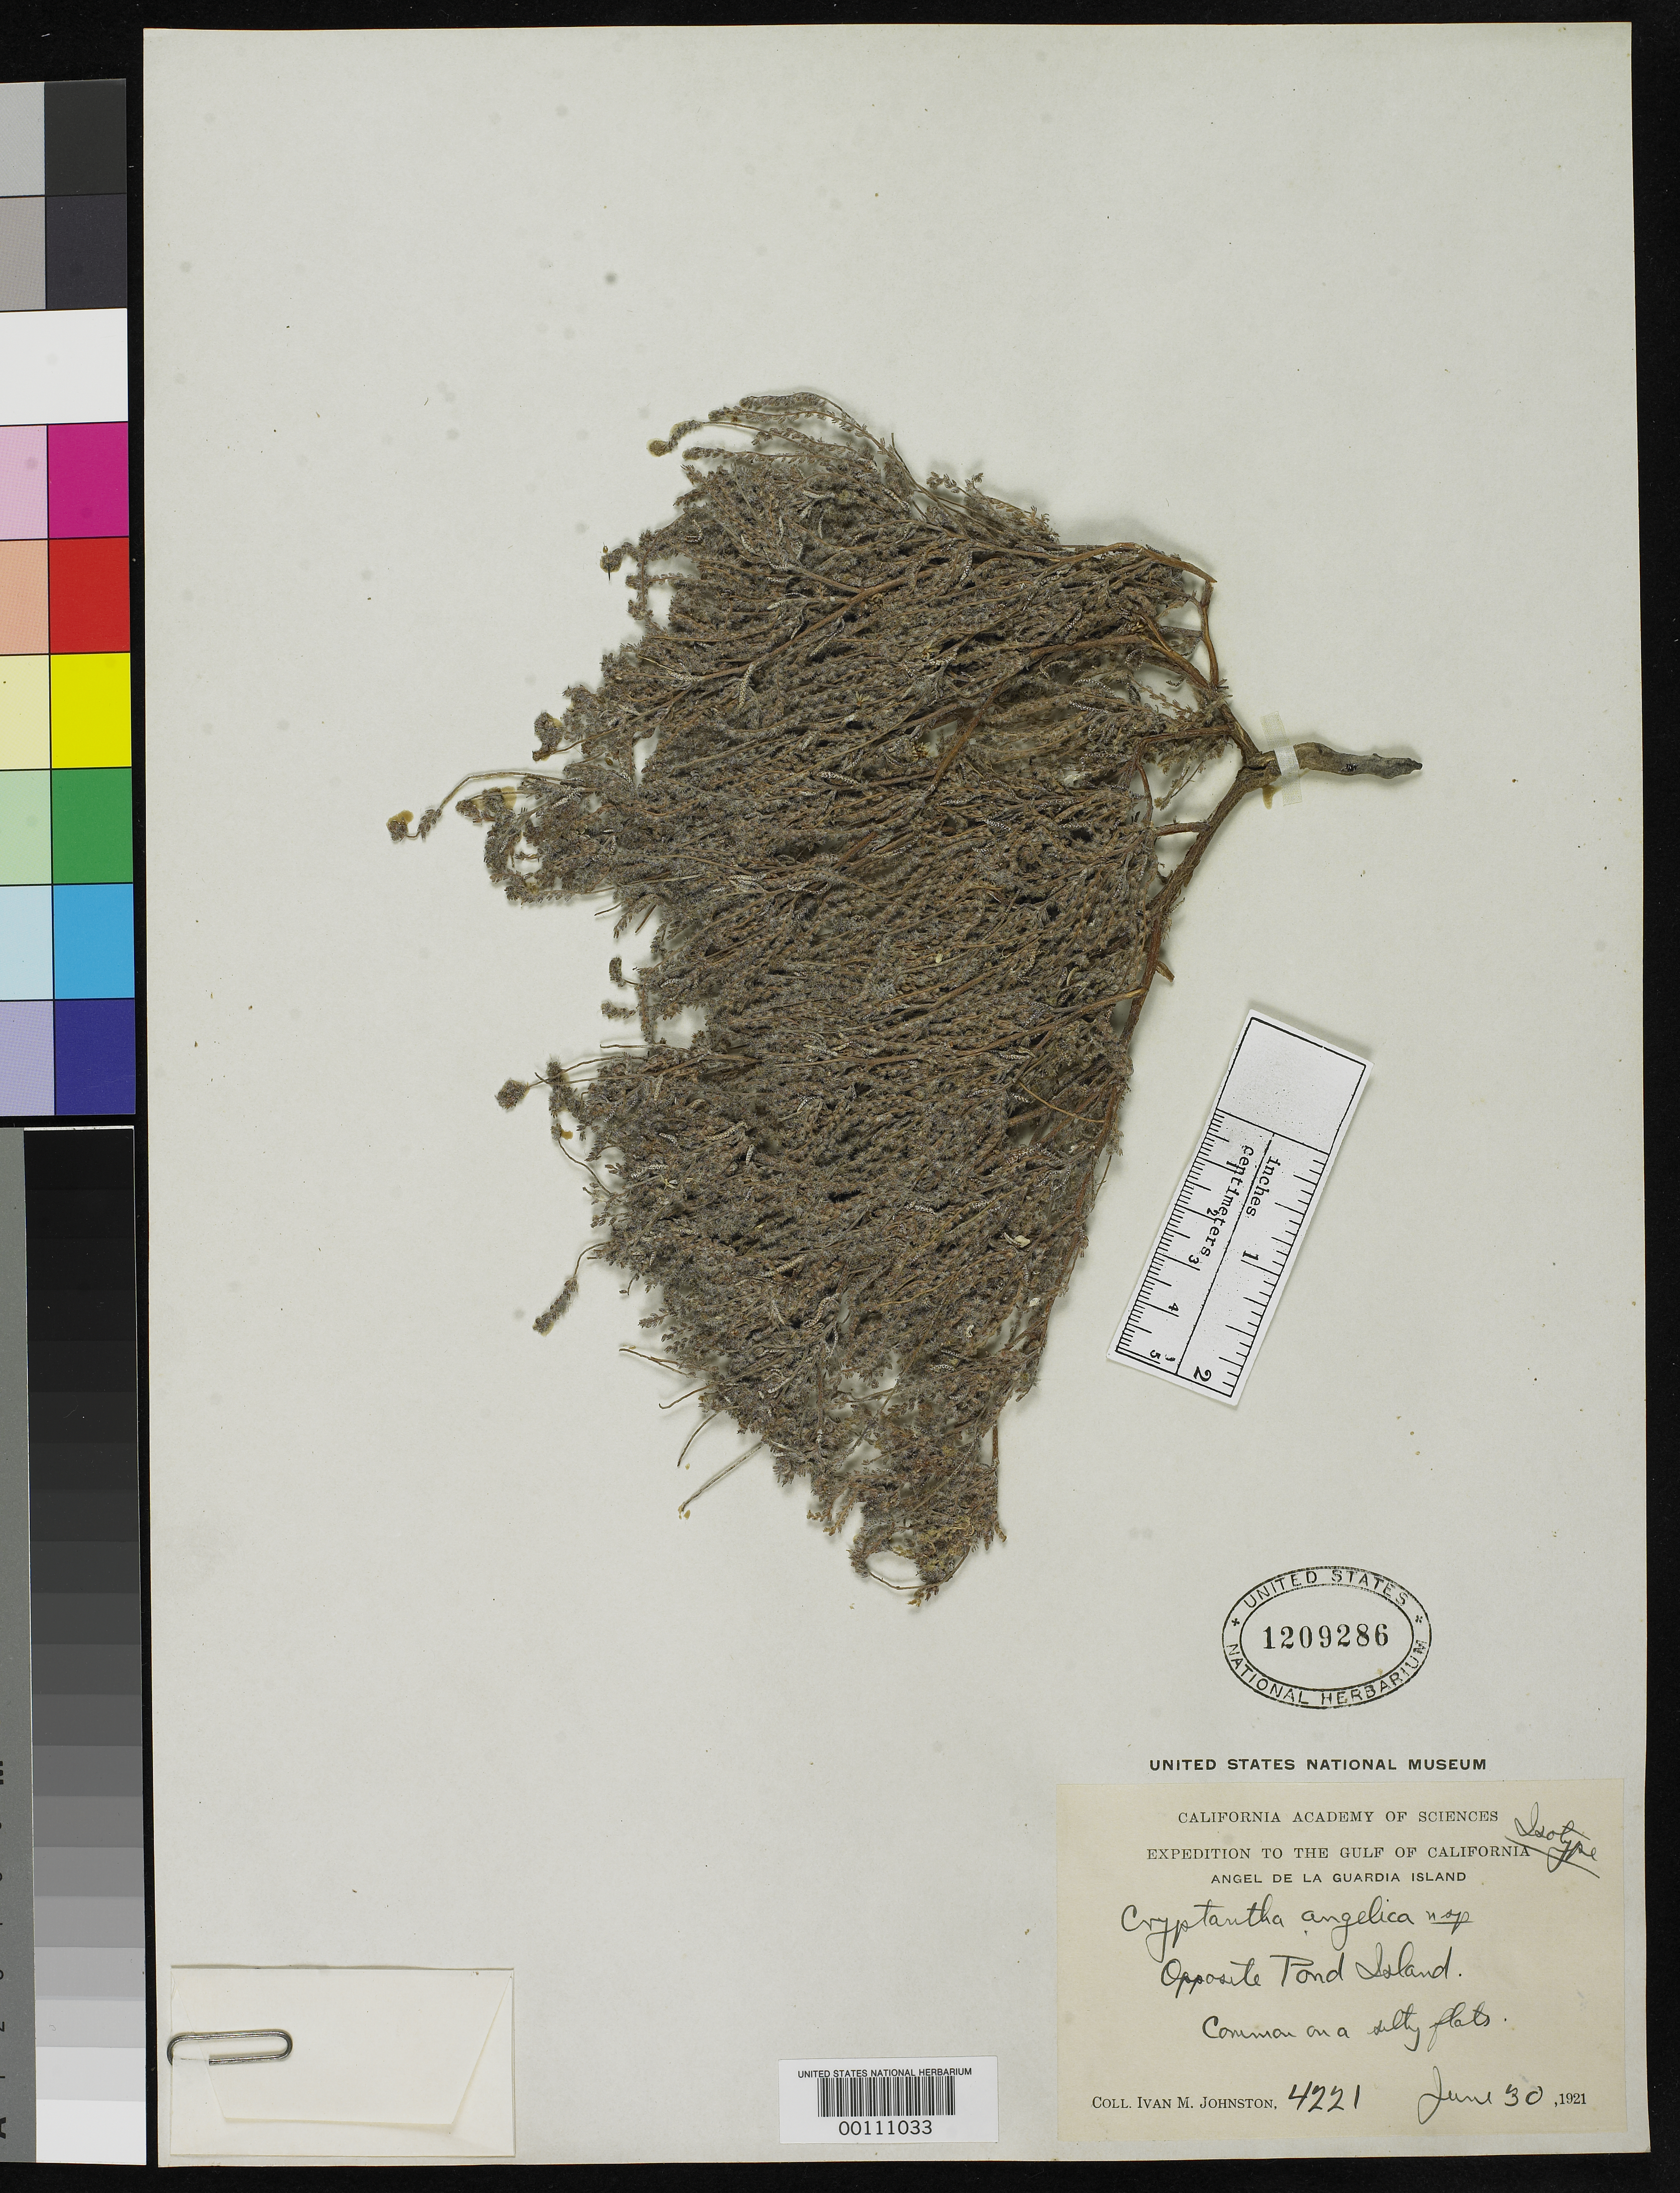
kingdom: Plantae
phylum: Tracheophyta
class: Magnoliopsida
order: Boraginales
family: Boraginaceae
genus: Cryptantha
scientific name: Cryptantha angelica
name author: I.M. Johnst.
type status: Isotype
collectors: I.M. Johnston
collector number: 4221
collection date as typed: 30 Jun 1921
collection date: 1921-06-30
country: Mexico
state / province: Baja California Norte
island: Angel de La Guardia Island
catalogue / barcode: US 1209286